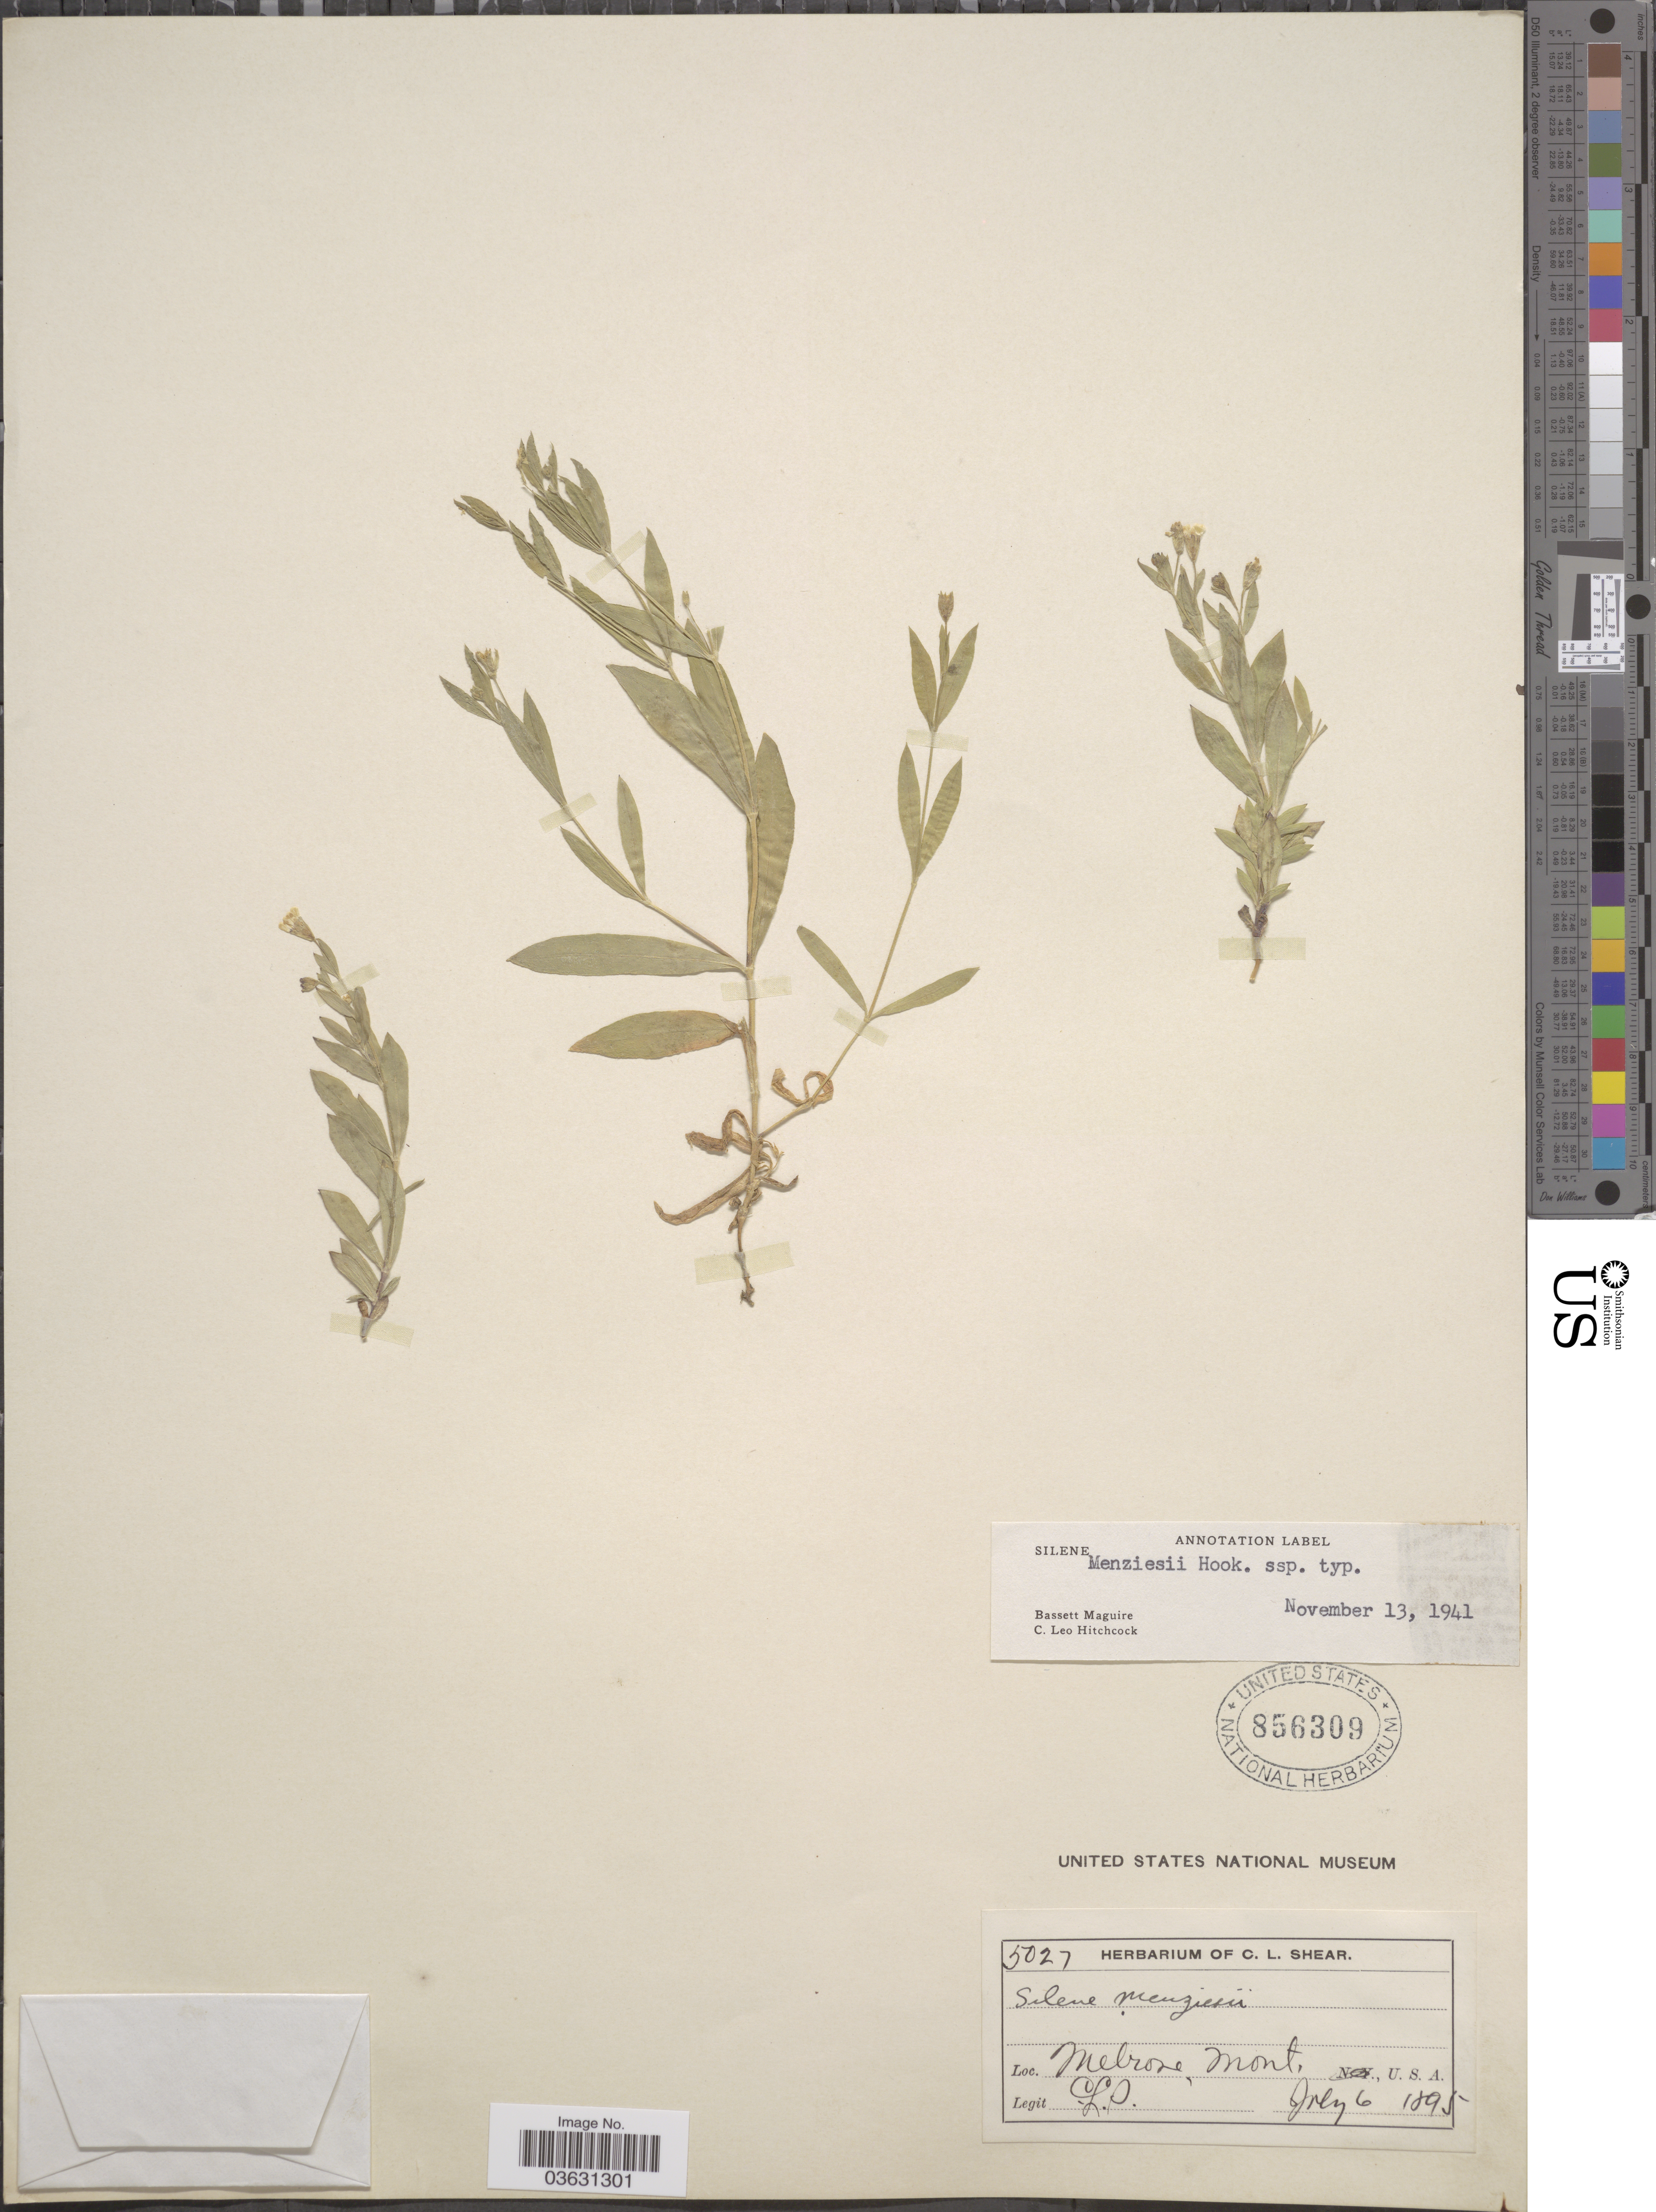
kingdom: Plantae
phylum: Tracheophyta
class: Magnoliopsida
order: Caryophyllales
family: Caryophyllaceae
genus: Silene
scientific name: Silene menziesii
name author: Hook.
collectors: C. L. Shear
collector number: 5027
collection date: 1895-07-06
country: United States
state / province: Montana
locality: Melrose.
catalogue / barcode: US 856309